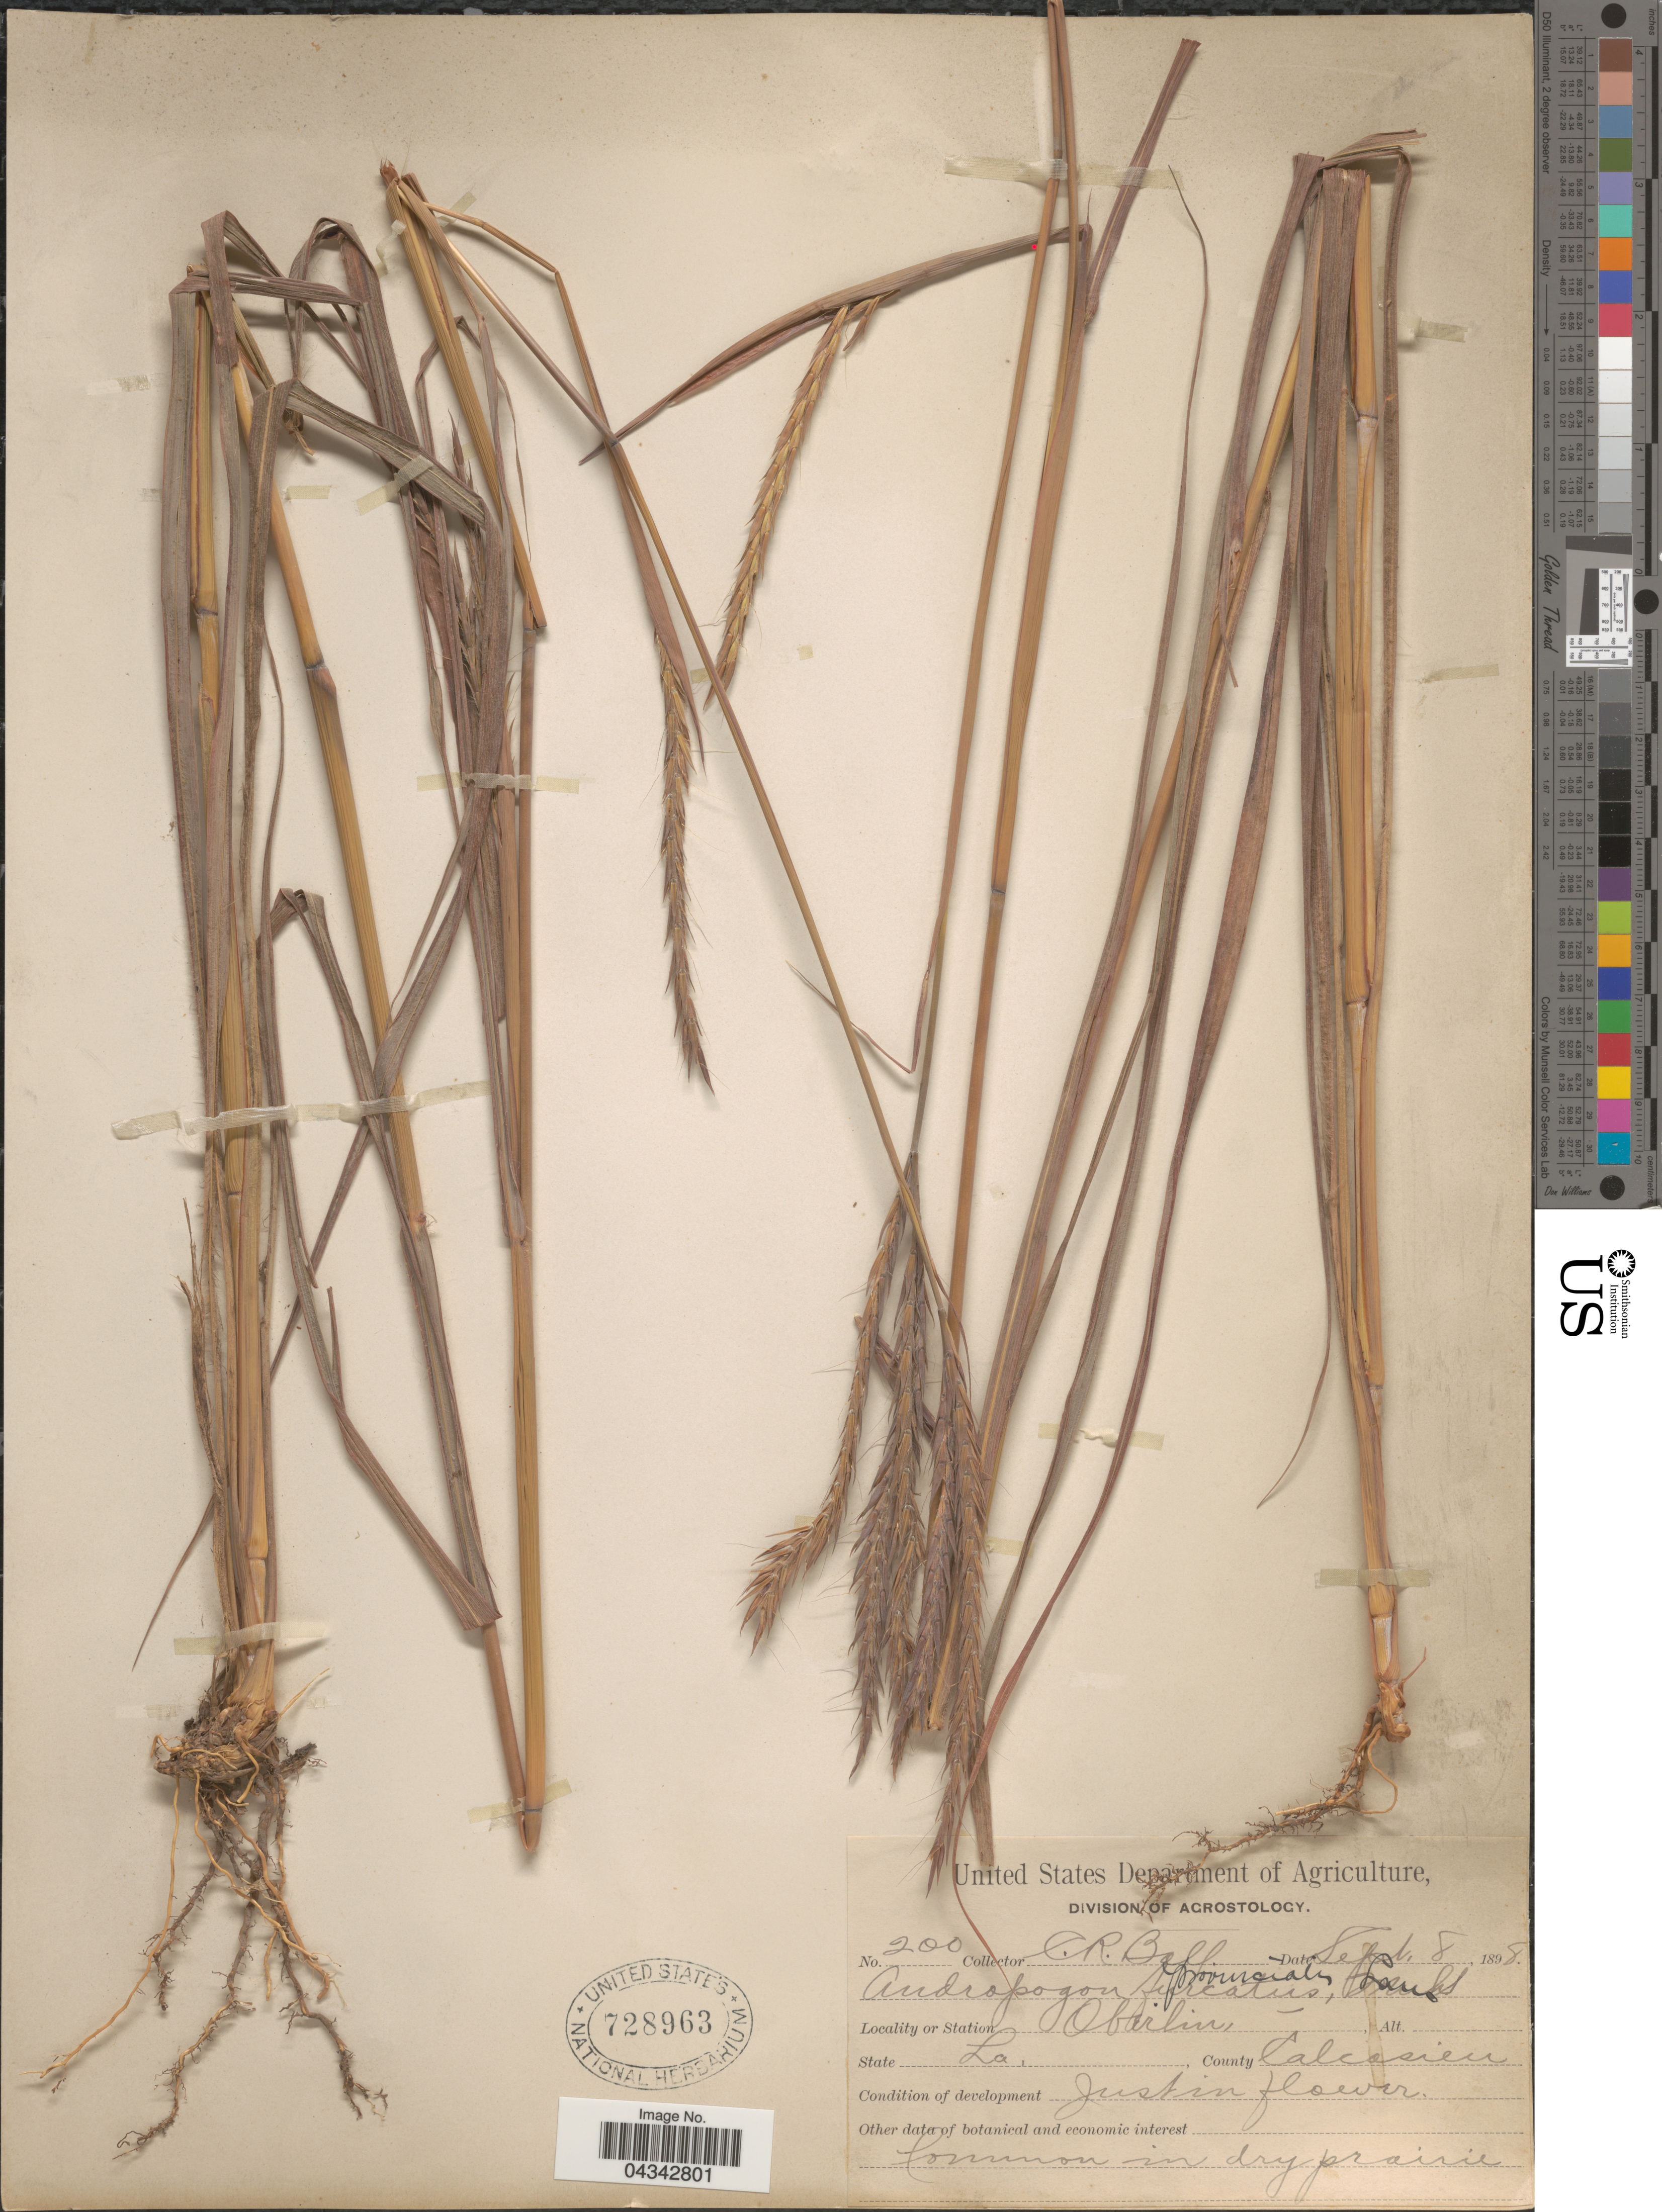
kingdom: Plantae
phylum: Tracheophyta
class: Liliopsida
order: Poales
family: Poaceae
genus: Andropogon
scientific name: Andropogon gerardii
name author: Vitman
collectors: C. R. Ball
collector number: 200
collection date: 1898-09-08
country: United States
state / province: Louisiana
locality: Oberlin. County Calcasieu.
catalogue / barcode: US 728963